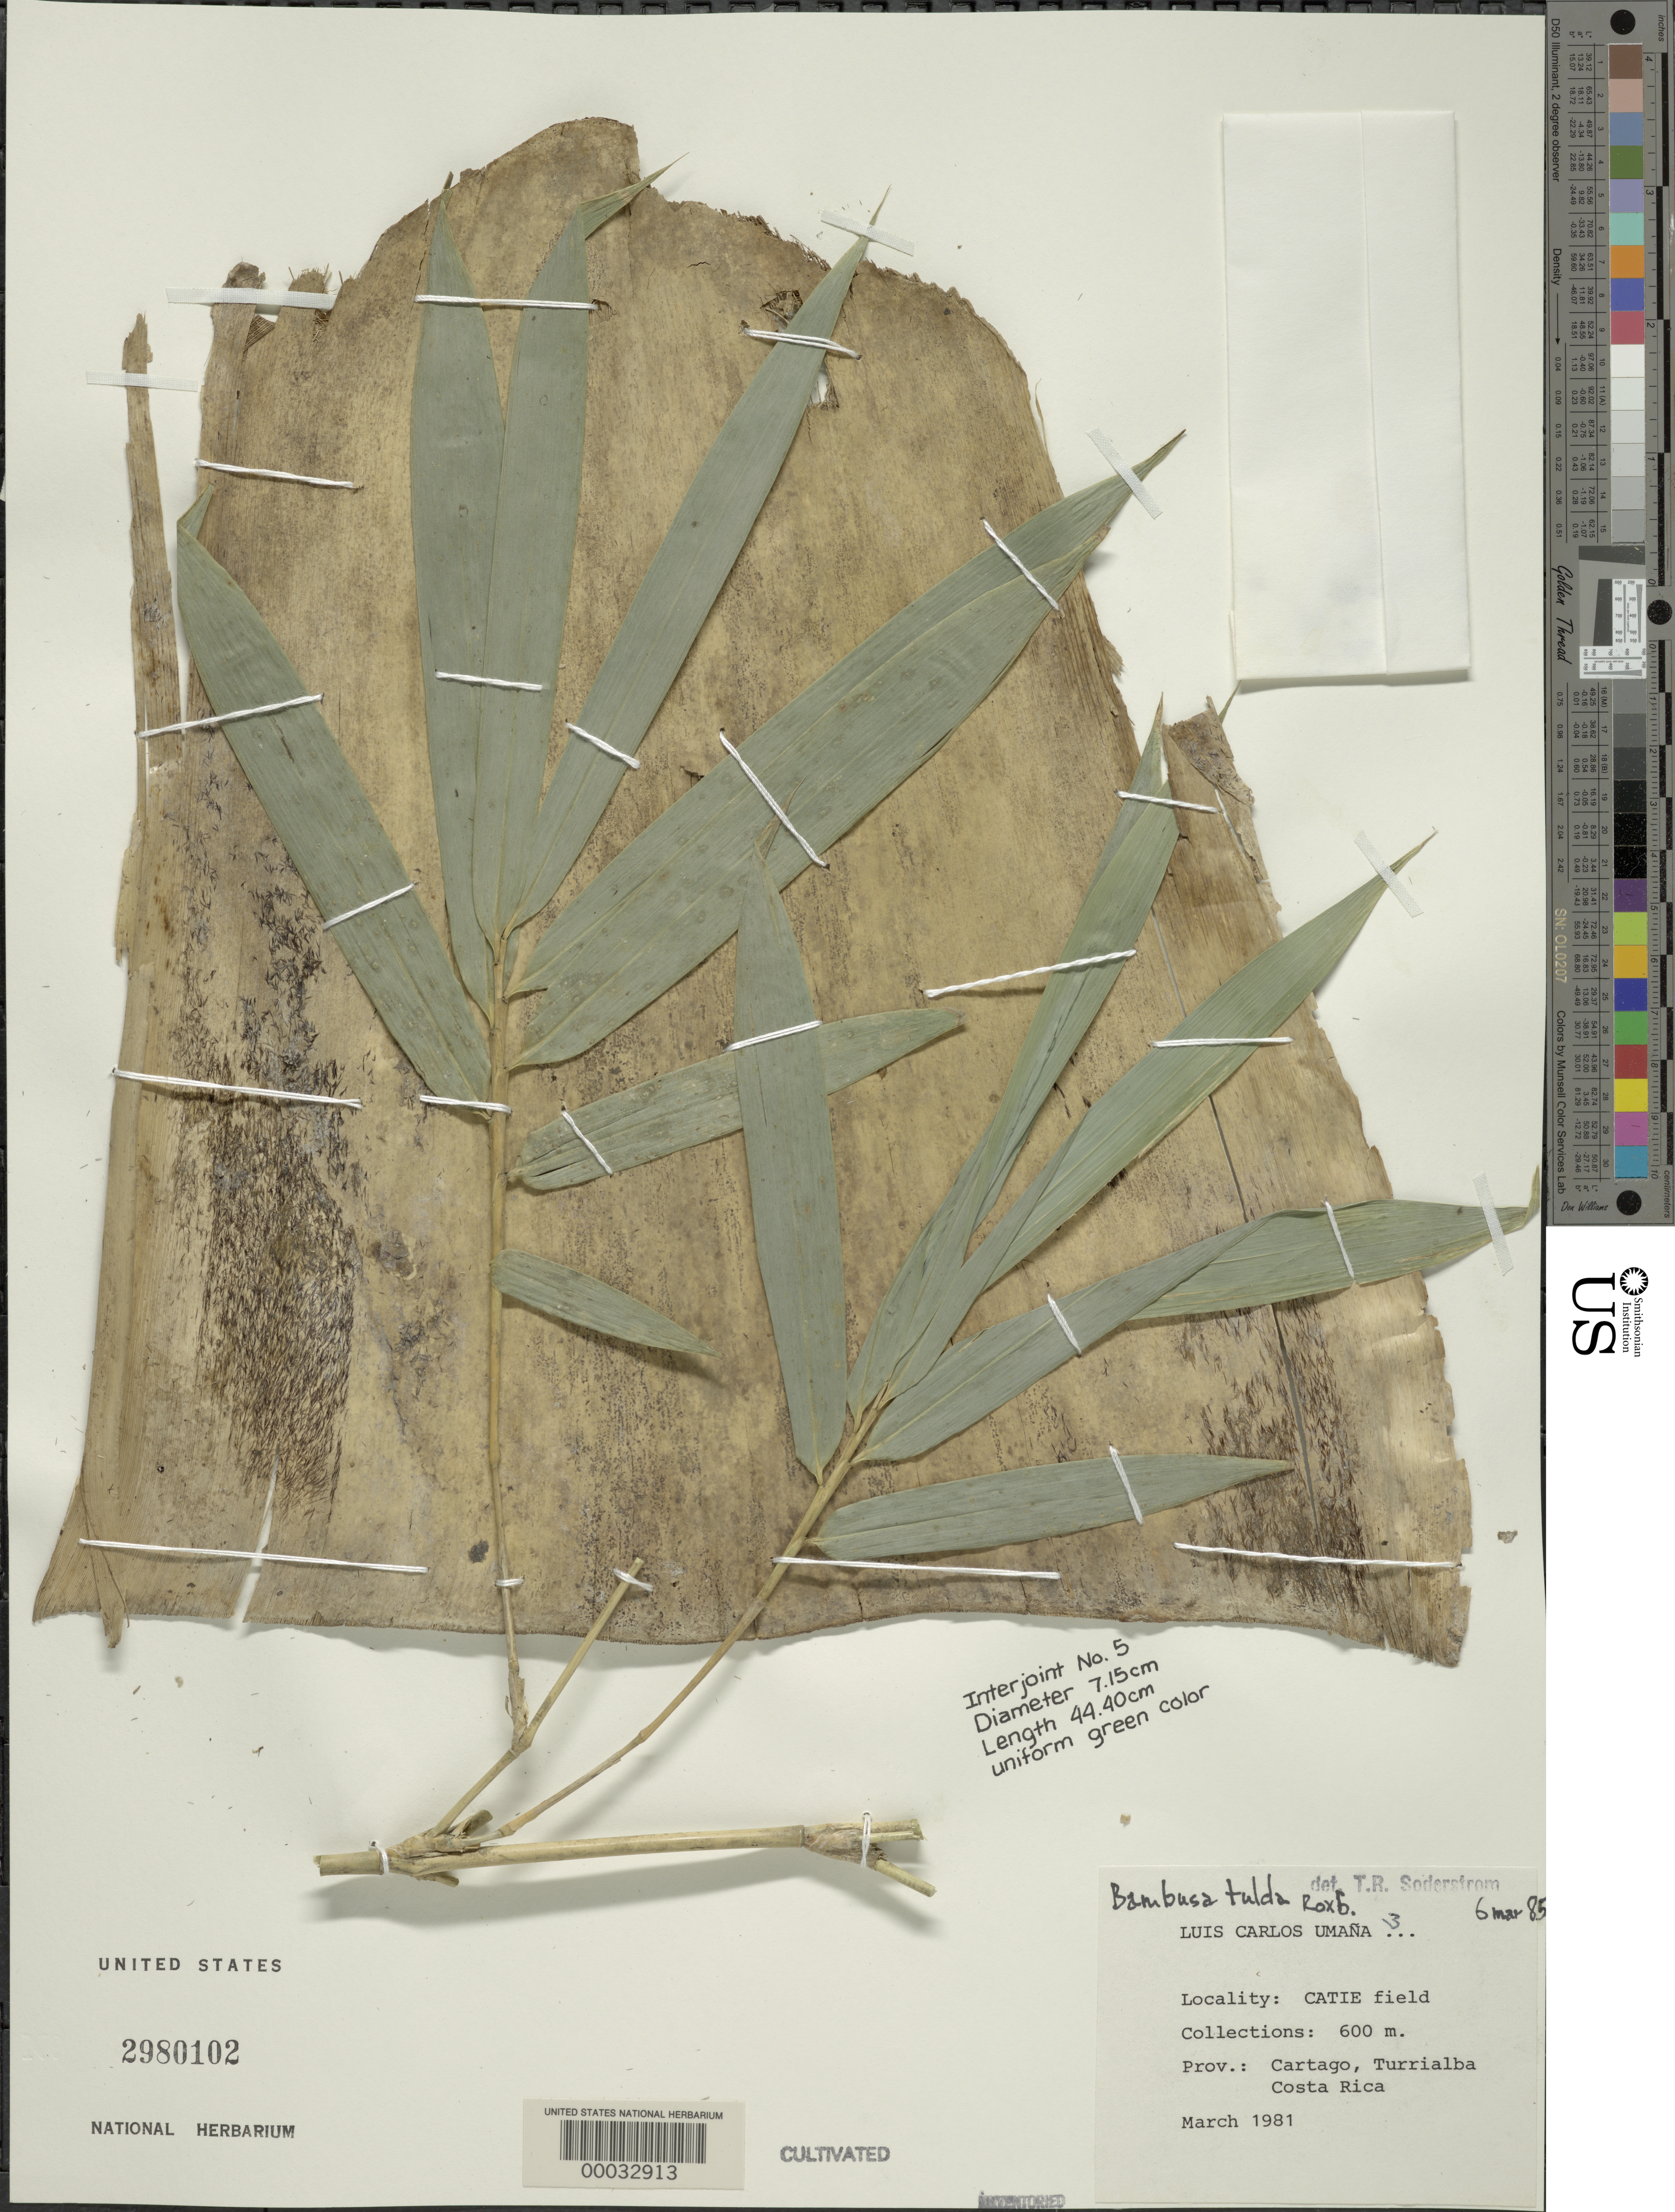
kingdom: Plantae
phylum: Tracheophyta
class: Liliopsida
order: Poales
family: Poaceae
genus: Bambusa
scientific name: Bambusa tulda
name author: Roxb.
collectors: L. C. Umaña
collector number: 3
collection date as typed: Mar 1981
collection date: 1981-03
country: Costa Rica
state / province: Cartago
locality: Catie field, Turrialba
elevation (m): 600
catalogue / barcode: US 2980102